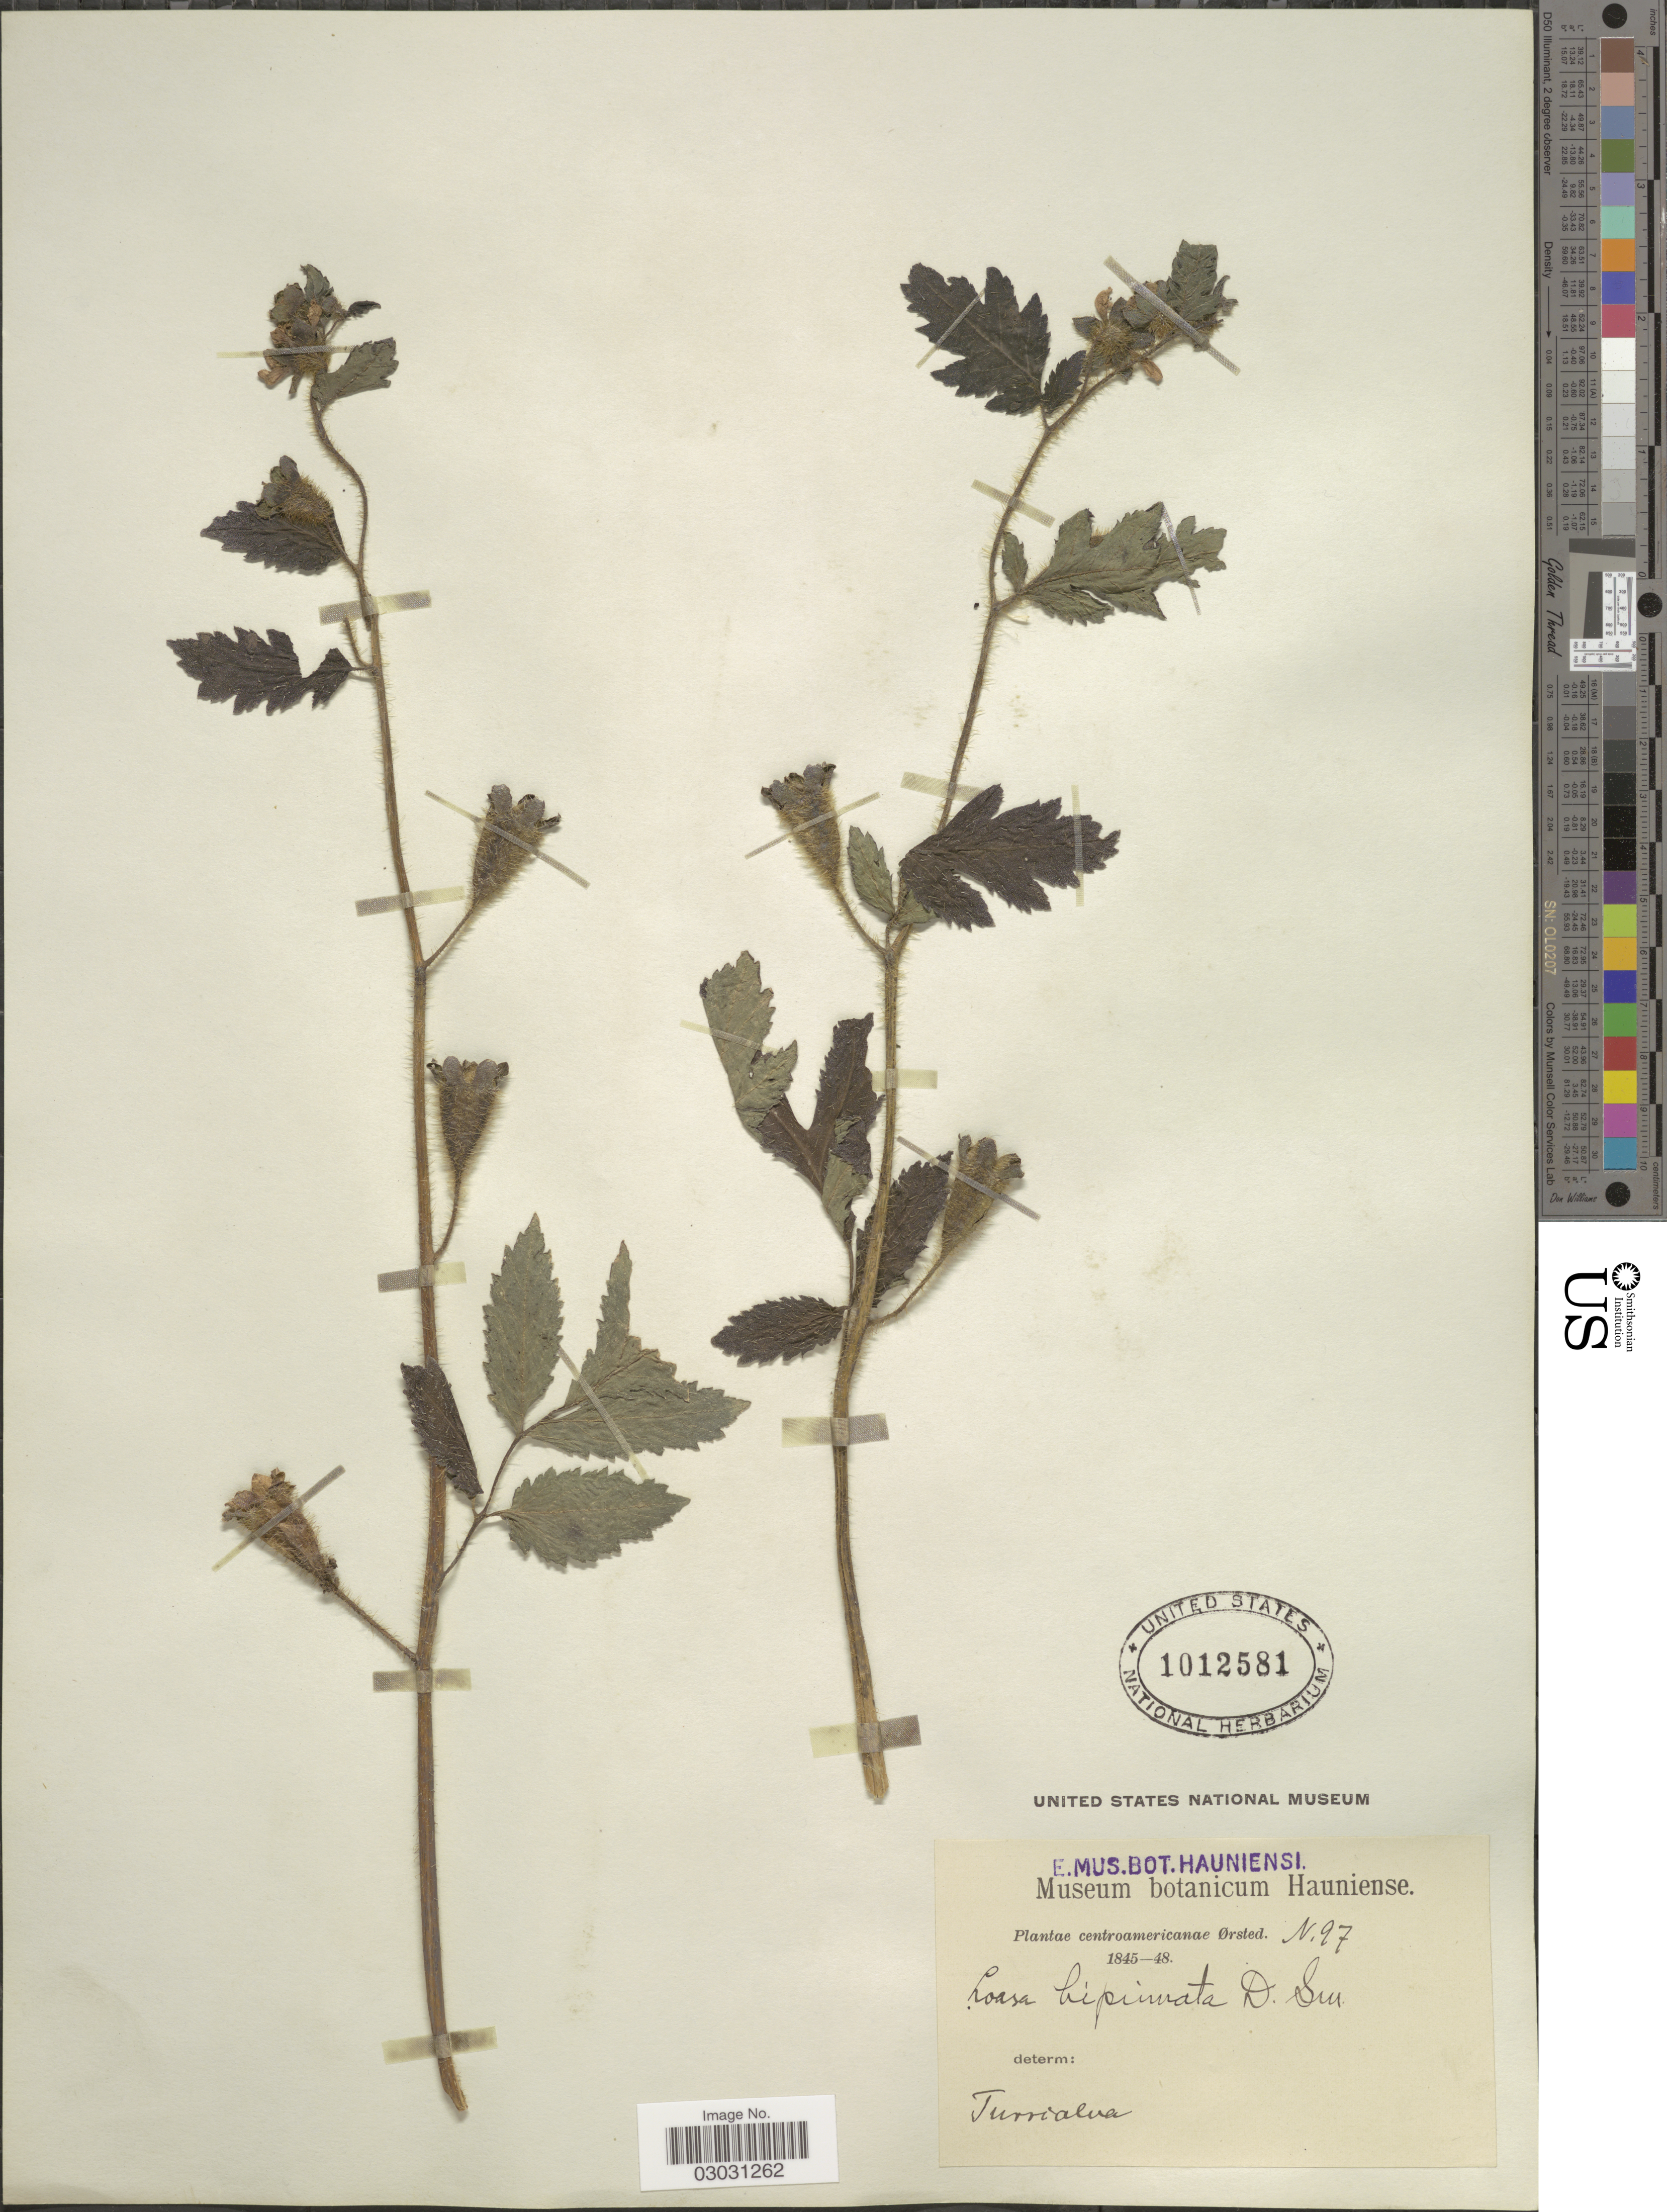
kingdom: Plantae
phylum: Tracheophyta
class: Magnoliopsida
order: Cornales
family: Loasaceae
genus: Nasa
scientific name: Nasa triphylla subsp. rudis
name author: (Benth.) Weigend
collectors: Ørsted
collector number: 97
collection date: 1845/1848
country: Costa Rica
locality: Centroamericanae, Turrialva.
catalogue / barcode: US 1012581